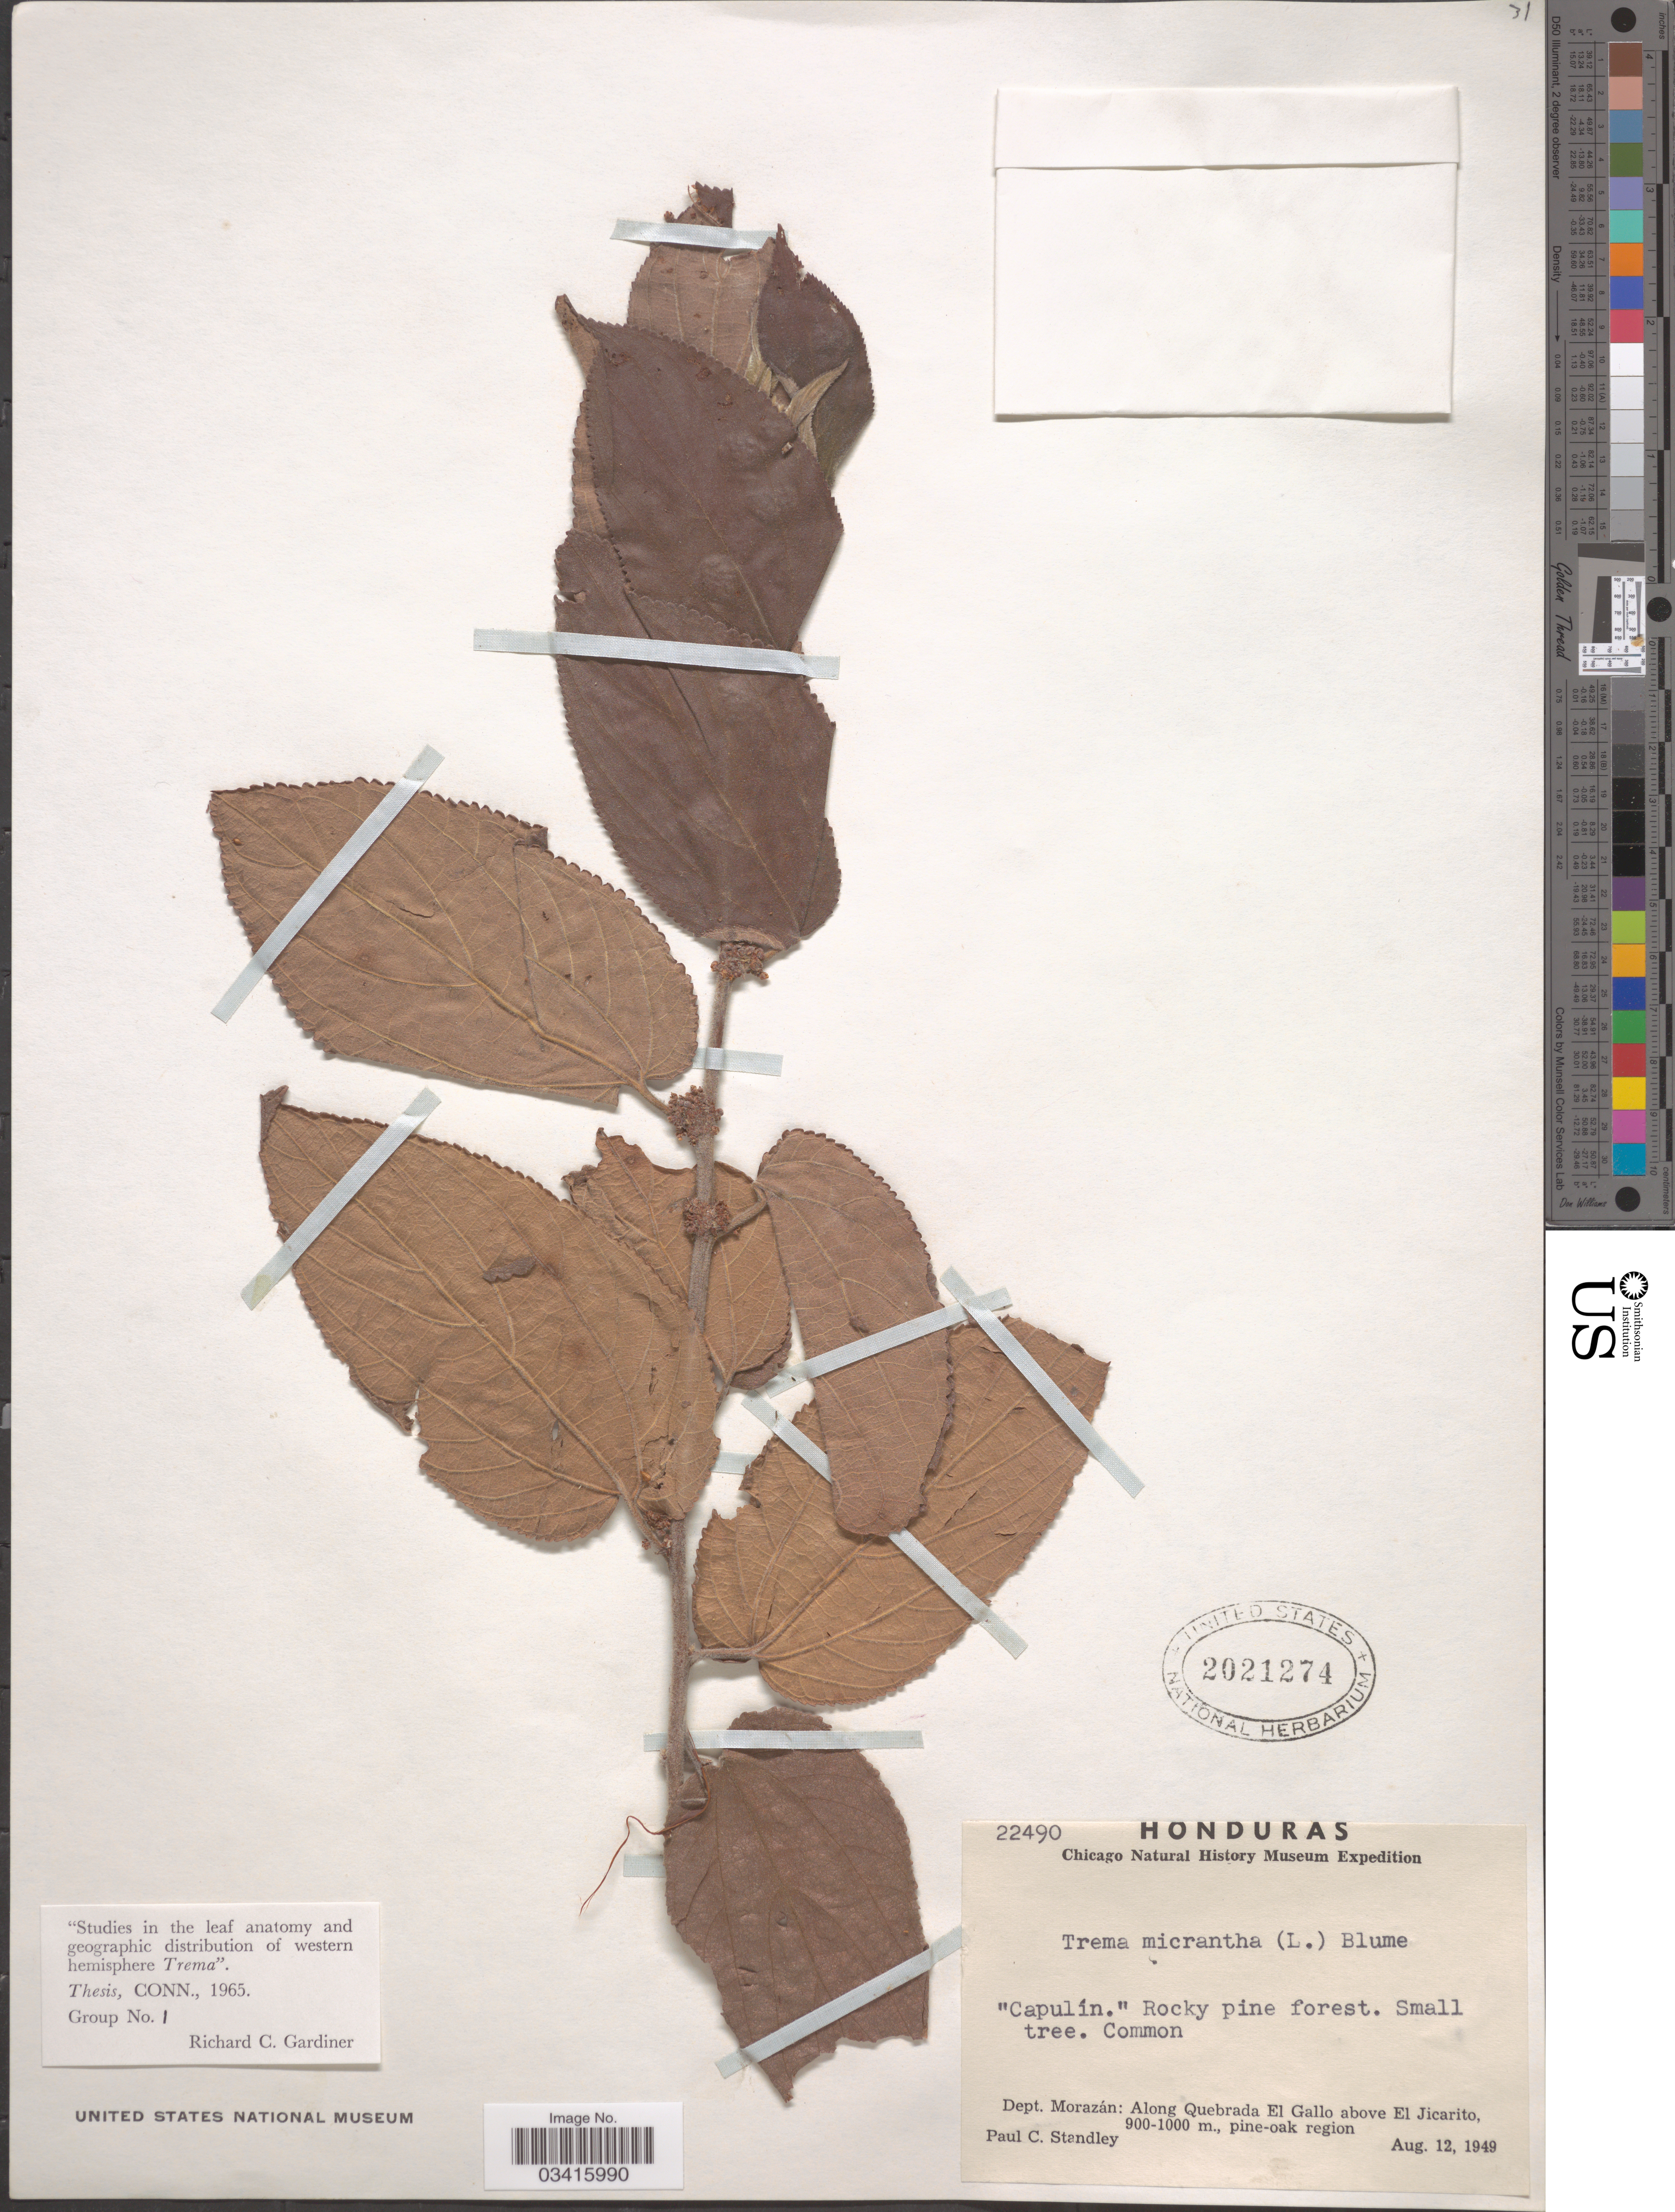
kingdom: Plantae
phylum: Tracheophyta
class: Magnoliopsida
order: Rosales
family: Cannabaceae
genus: Trema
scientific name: Trema micranthum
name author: (L.) Blume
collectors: P. C. Standley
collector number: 22490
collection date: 1949-08-12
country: Honduras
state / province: Fco. Morazán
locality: Dept. Morazán: Along Quebrada El Gallo above El Jicarito, pine-oak region.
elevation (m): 900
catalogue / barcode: US 2021274